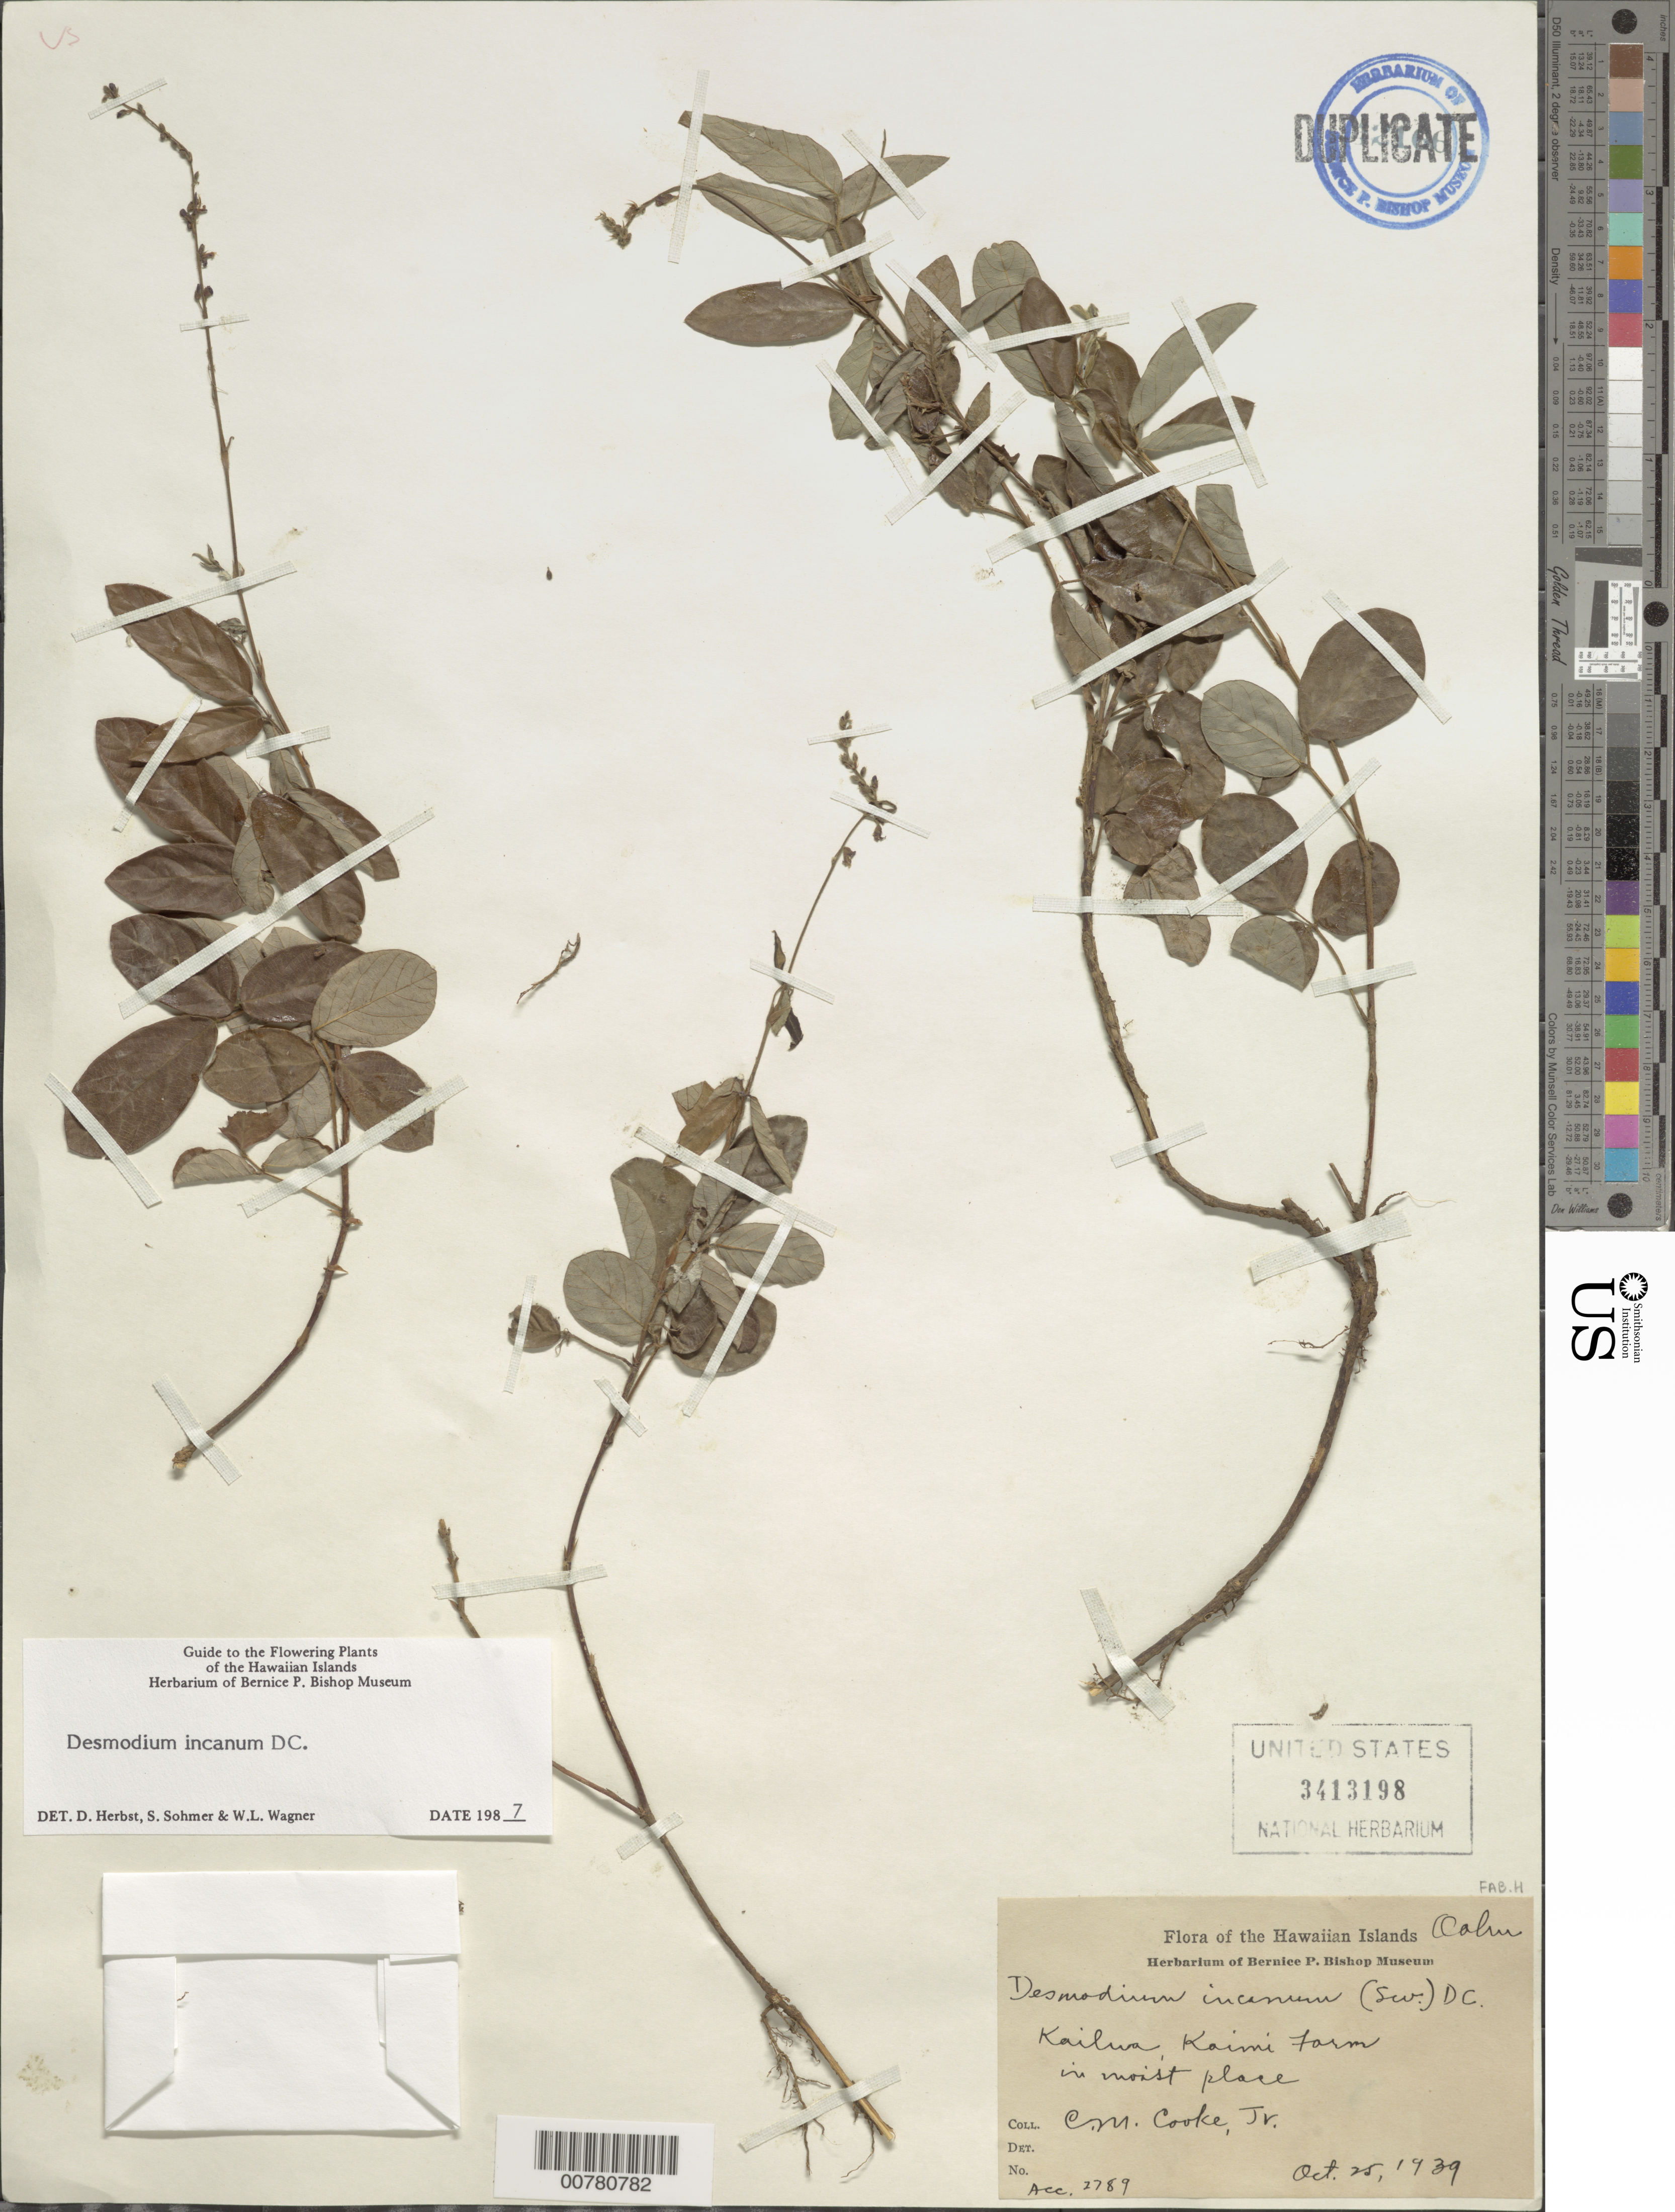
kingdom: Plantae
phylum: Tracheophyta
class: Magnoliopsida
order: Fabales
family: Fabaceae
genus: Desmodium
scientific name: Desmodium incanum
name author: (Sw.) DC.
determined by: Wagner, W. L.; Herbst, D. R.; Sohmer, S. H.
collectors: C. M. Cooke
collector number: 2789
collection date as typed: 25 Oct 1939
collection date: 1939-10-25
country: United States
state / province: Hawaii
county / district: Honolulu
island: Oahu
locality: Kailua, Kaimi Farm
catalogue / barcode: US 3413198